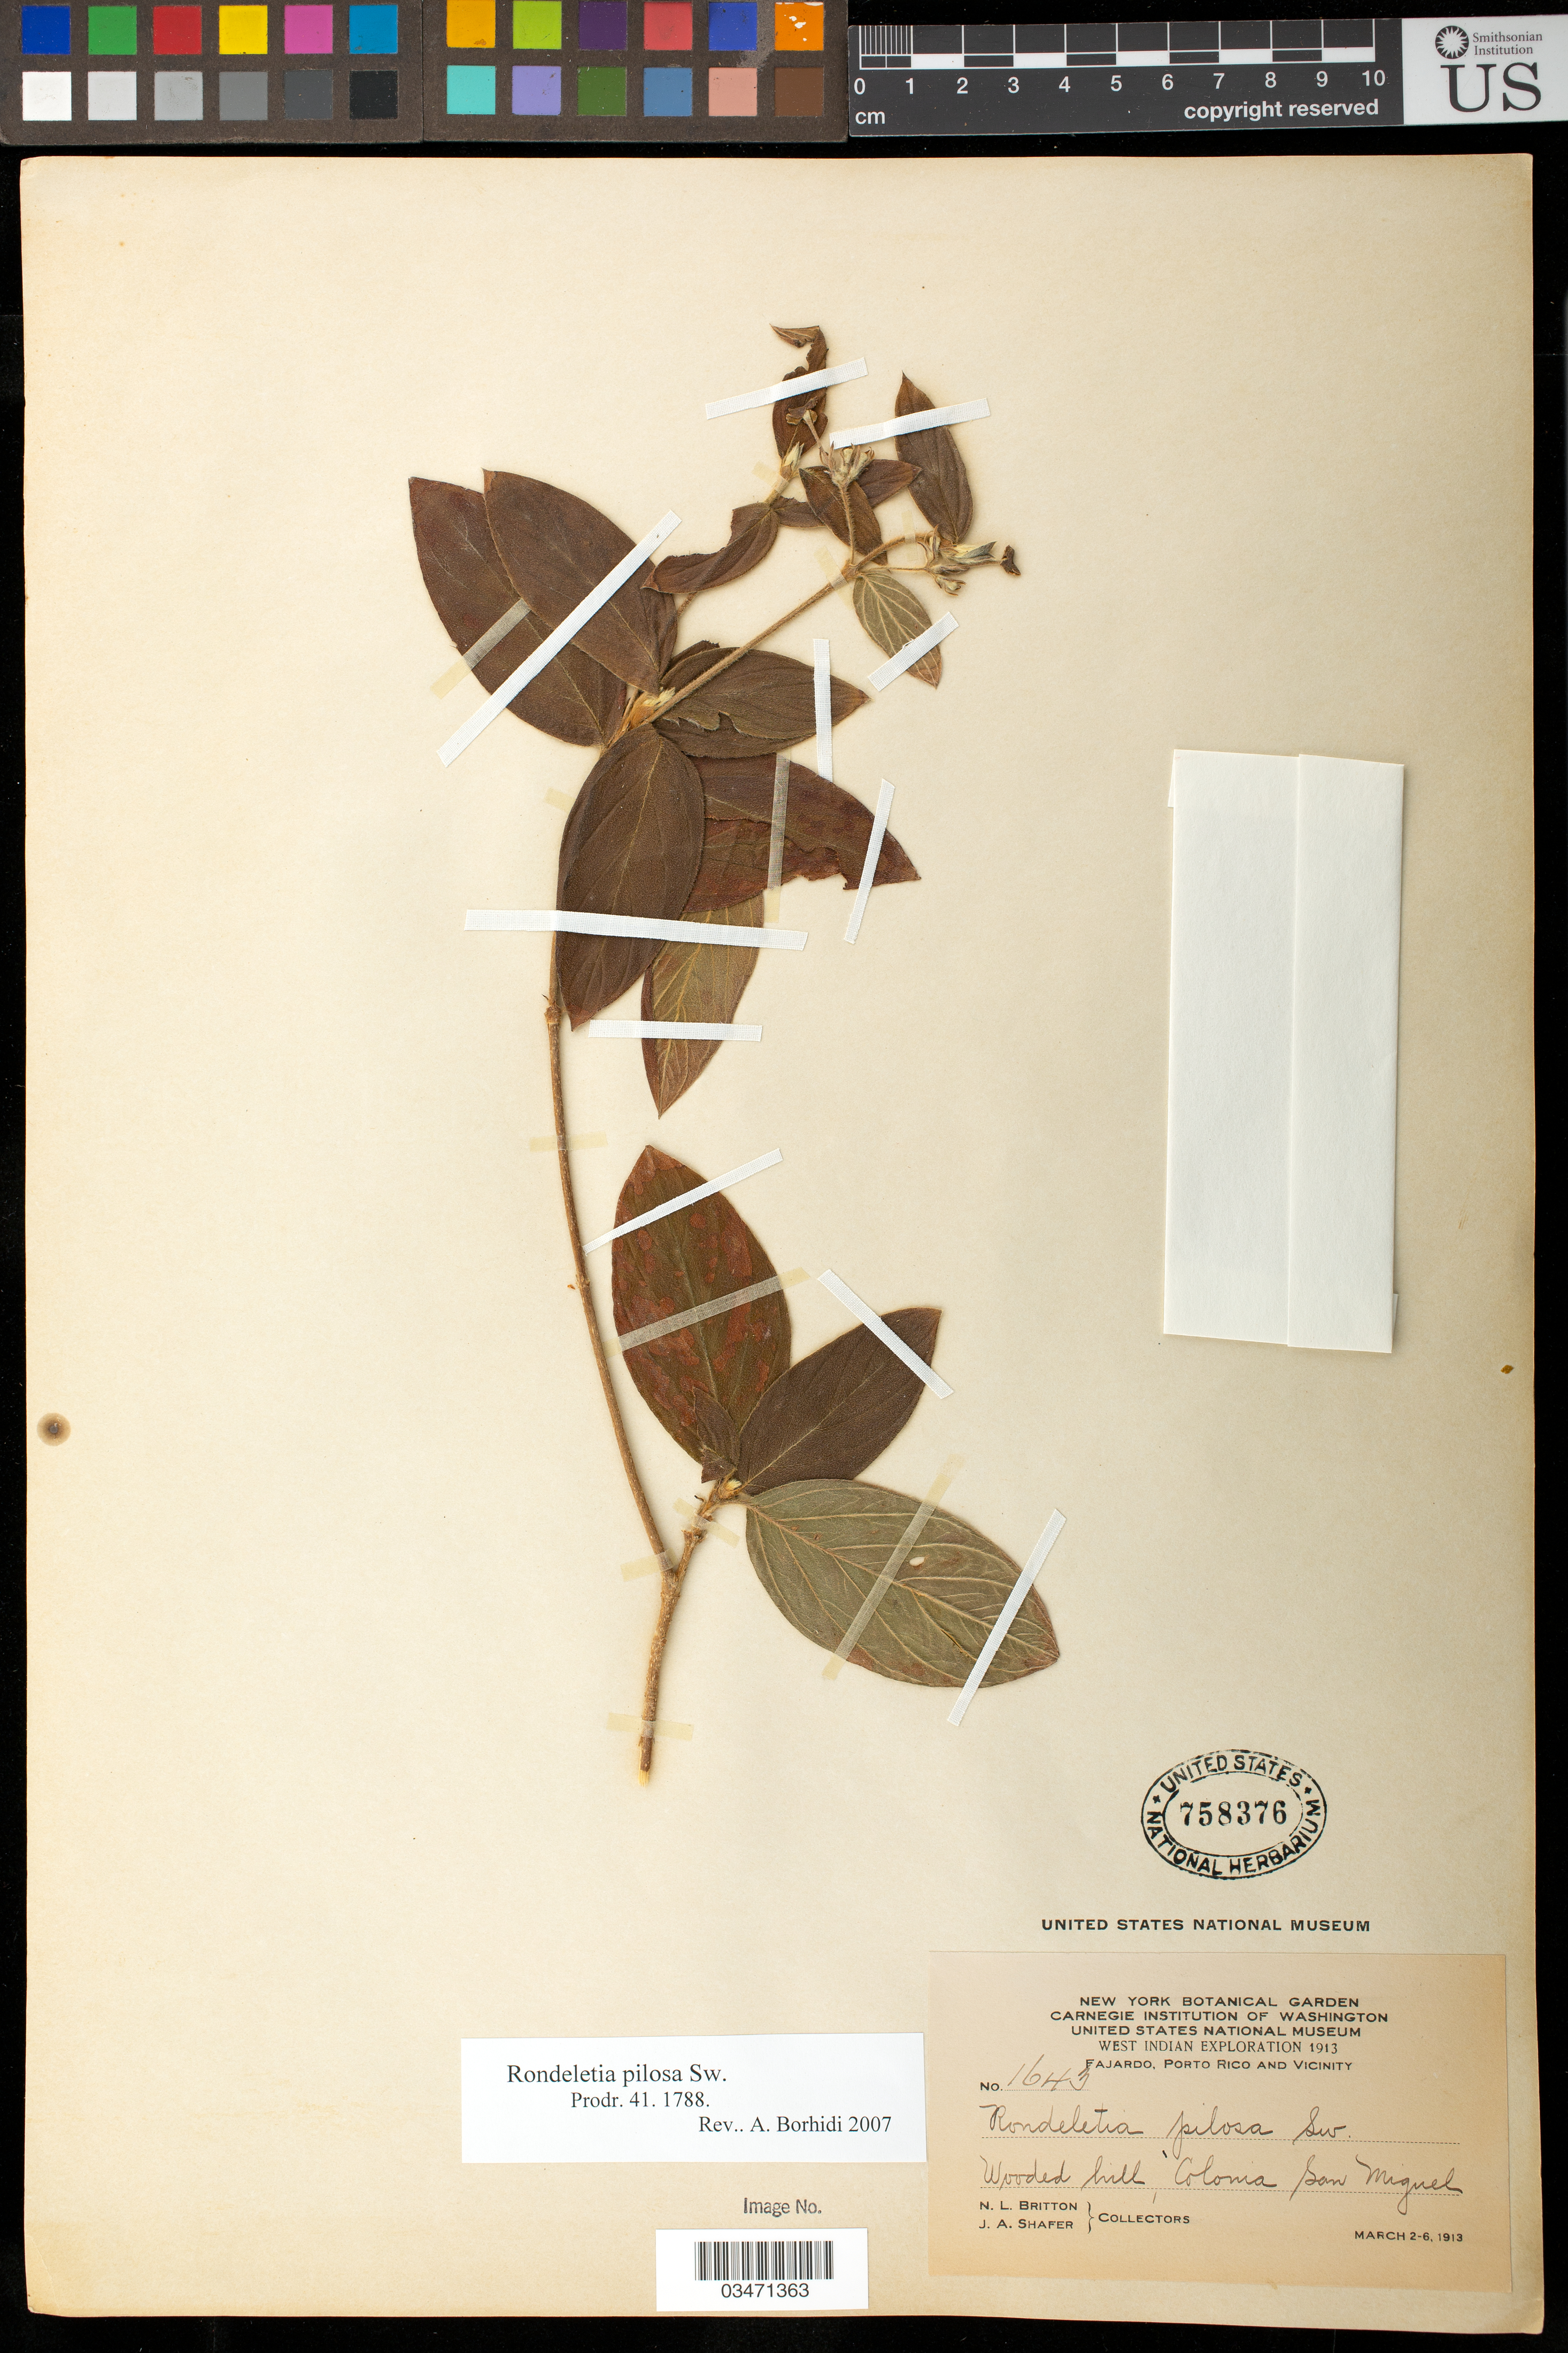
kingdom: Plantae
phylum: Tracheophyta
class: Magnoliopsida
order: Gentianales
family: Rubiaceae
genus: Rondeletia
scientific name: Rondeletia pilosa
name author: Sw.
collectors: N. Britton & J. A. Shafer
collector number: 1643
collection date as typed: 02 Mar 1913 to 06 Mar 1913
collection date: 1913-03-02/1913-03-06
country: Puerto Rico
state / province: Fajardo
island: Greater Antilles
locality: Colonia San Miguel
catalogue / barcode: US 758376